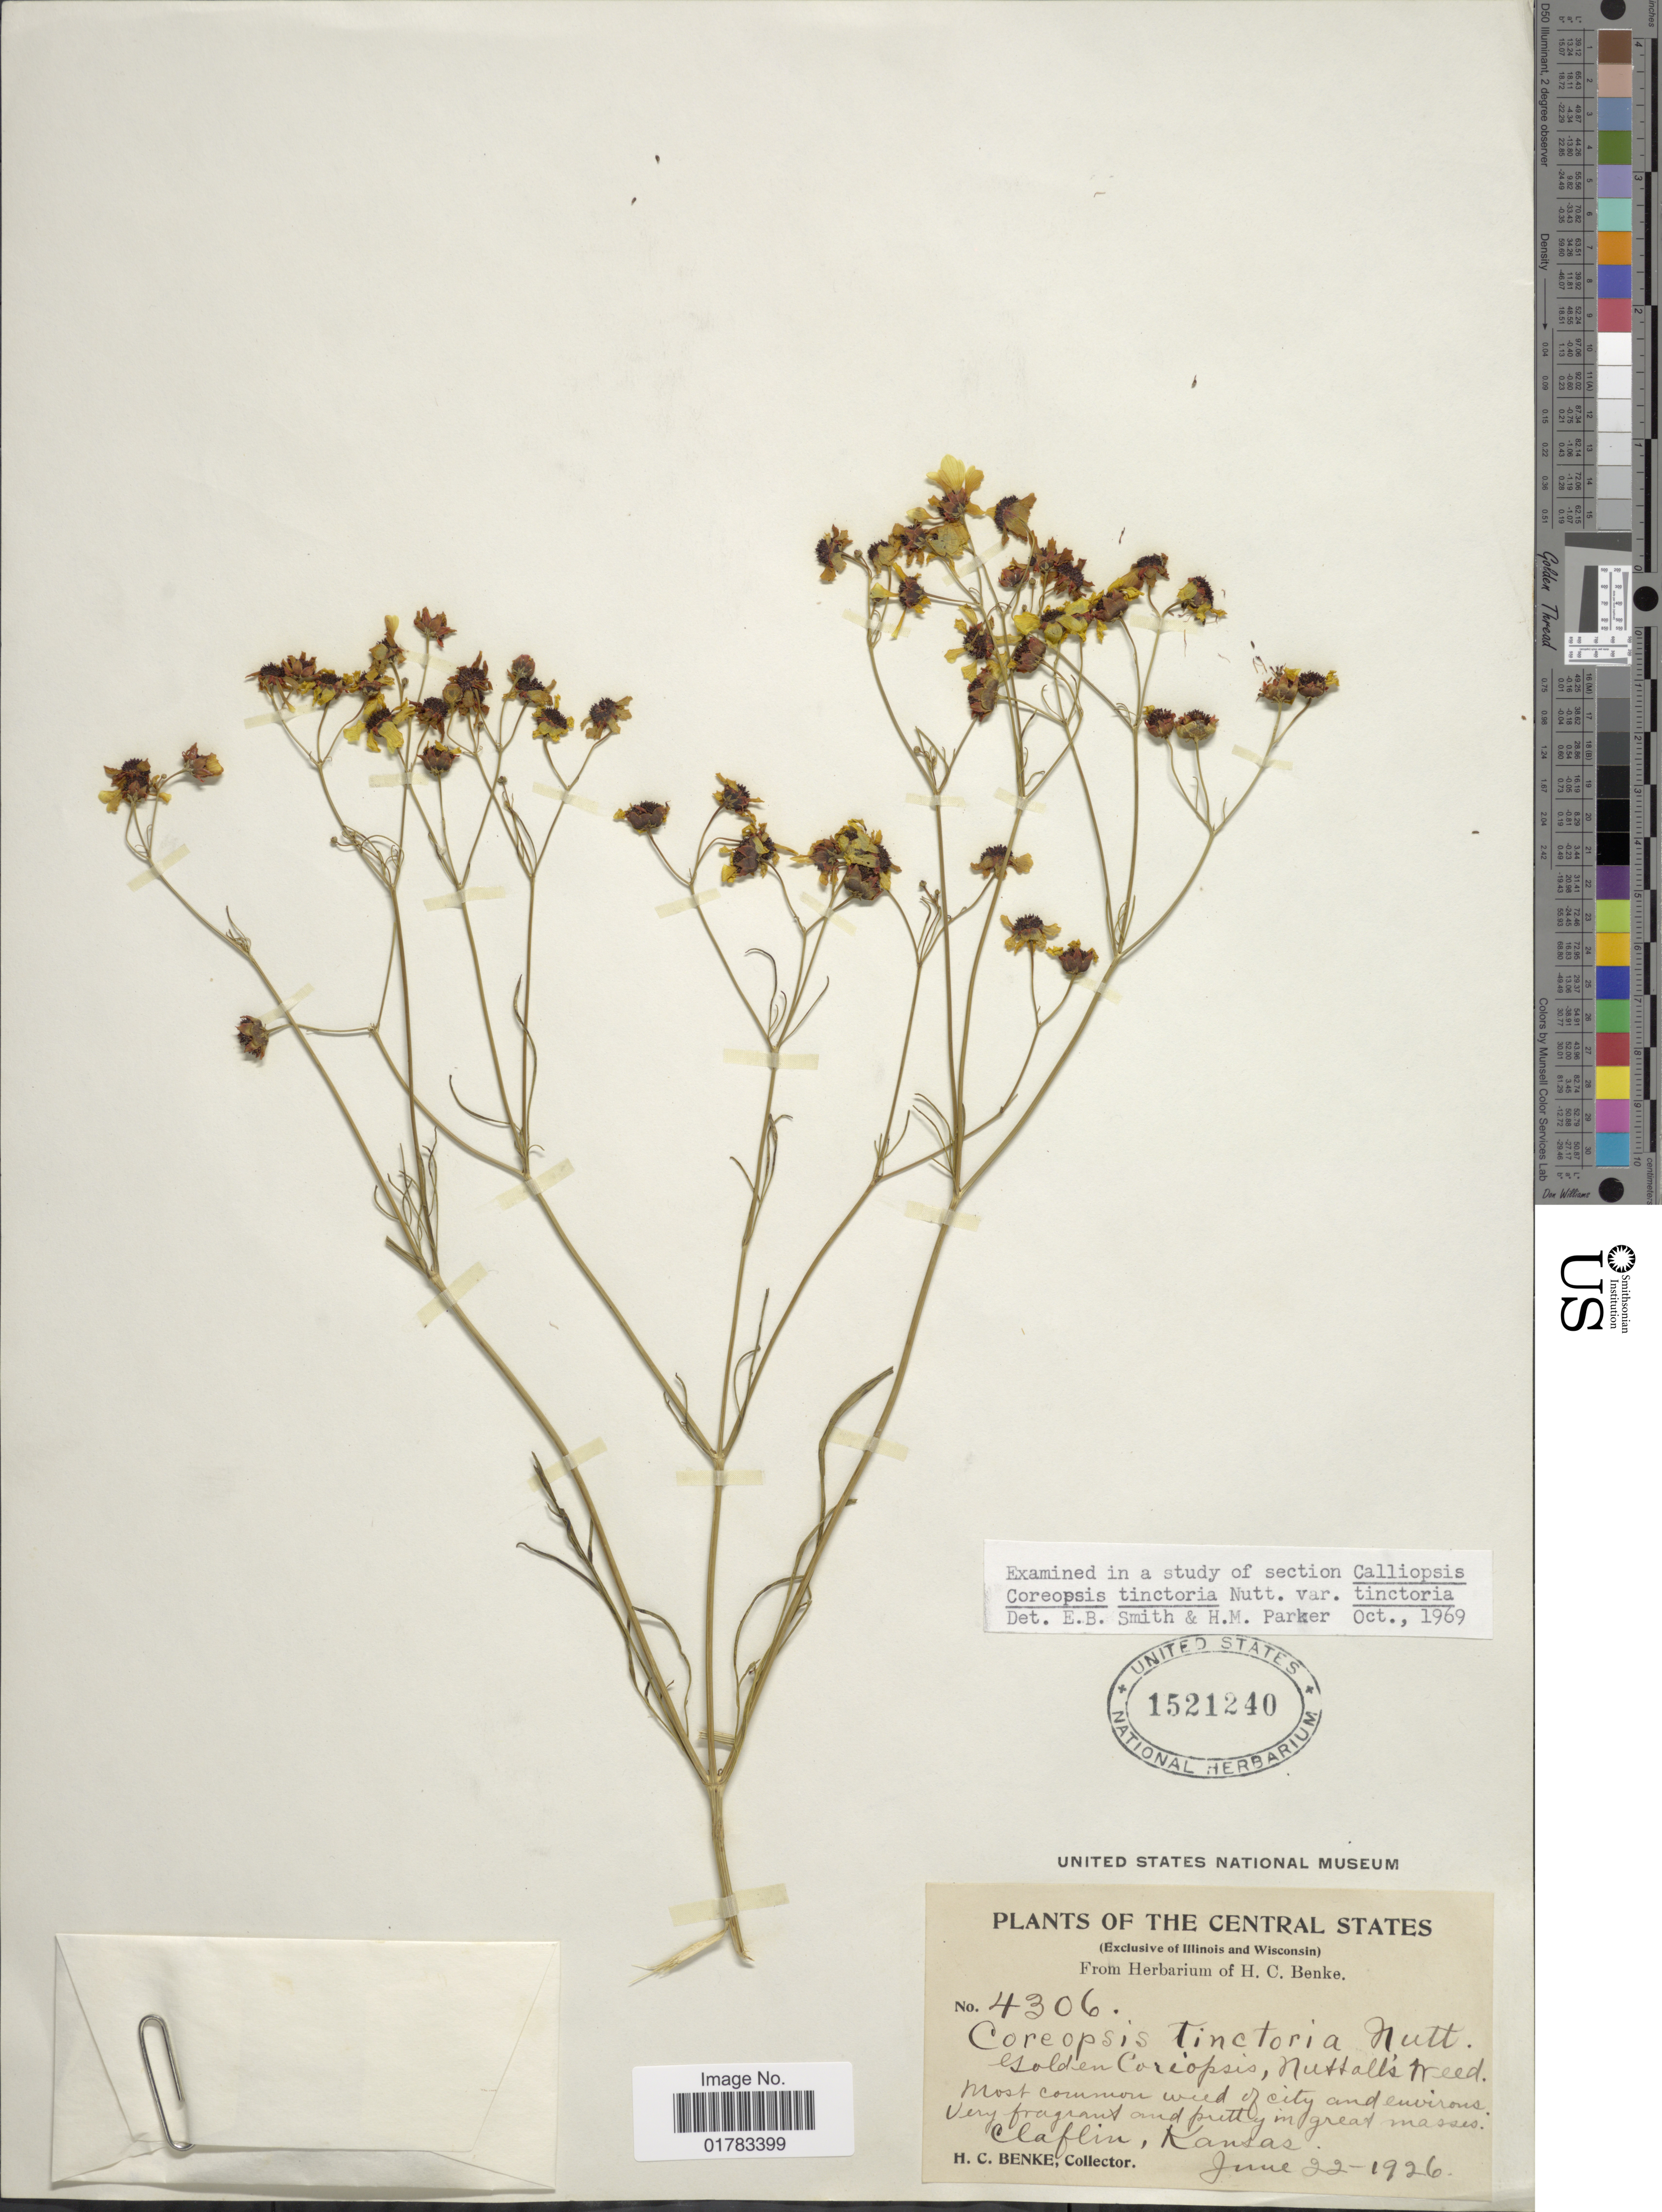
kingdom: Plantae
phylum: Tracheophyta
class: Magnoliopsida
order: Asterales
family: Asteraceae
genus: Coreopsis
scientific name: Coreopsis tinctoria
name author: Nutt.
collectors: H. Benke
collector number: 4306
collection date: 1926-06-22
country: United States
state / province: Kansas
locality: Central States, Claflin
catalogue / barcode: US 1521240